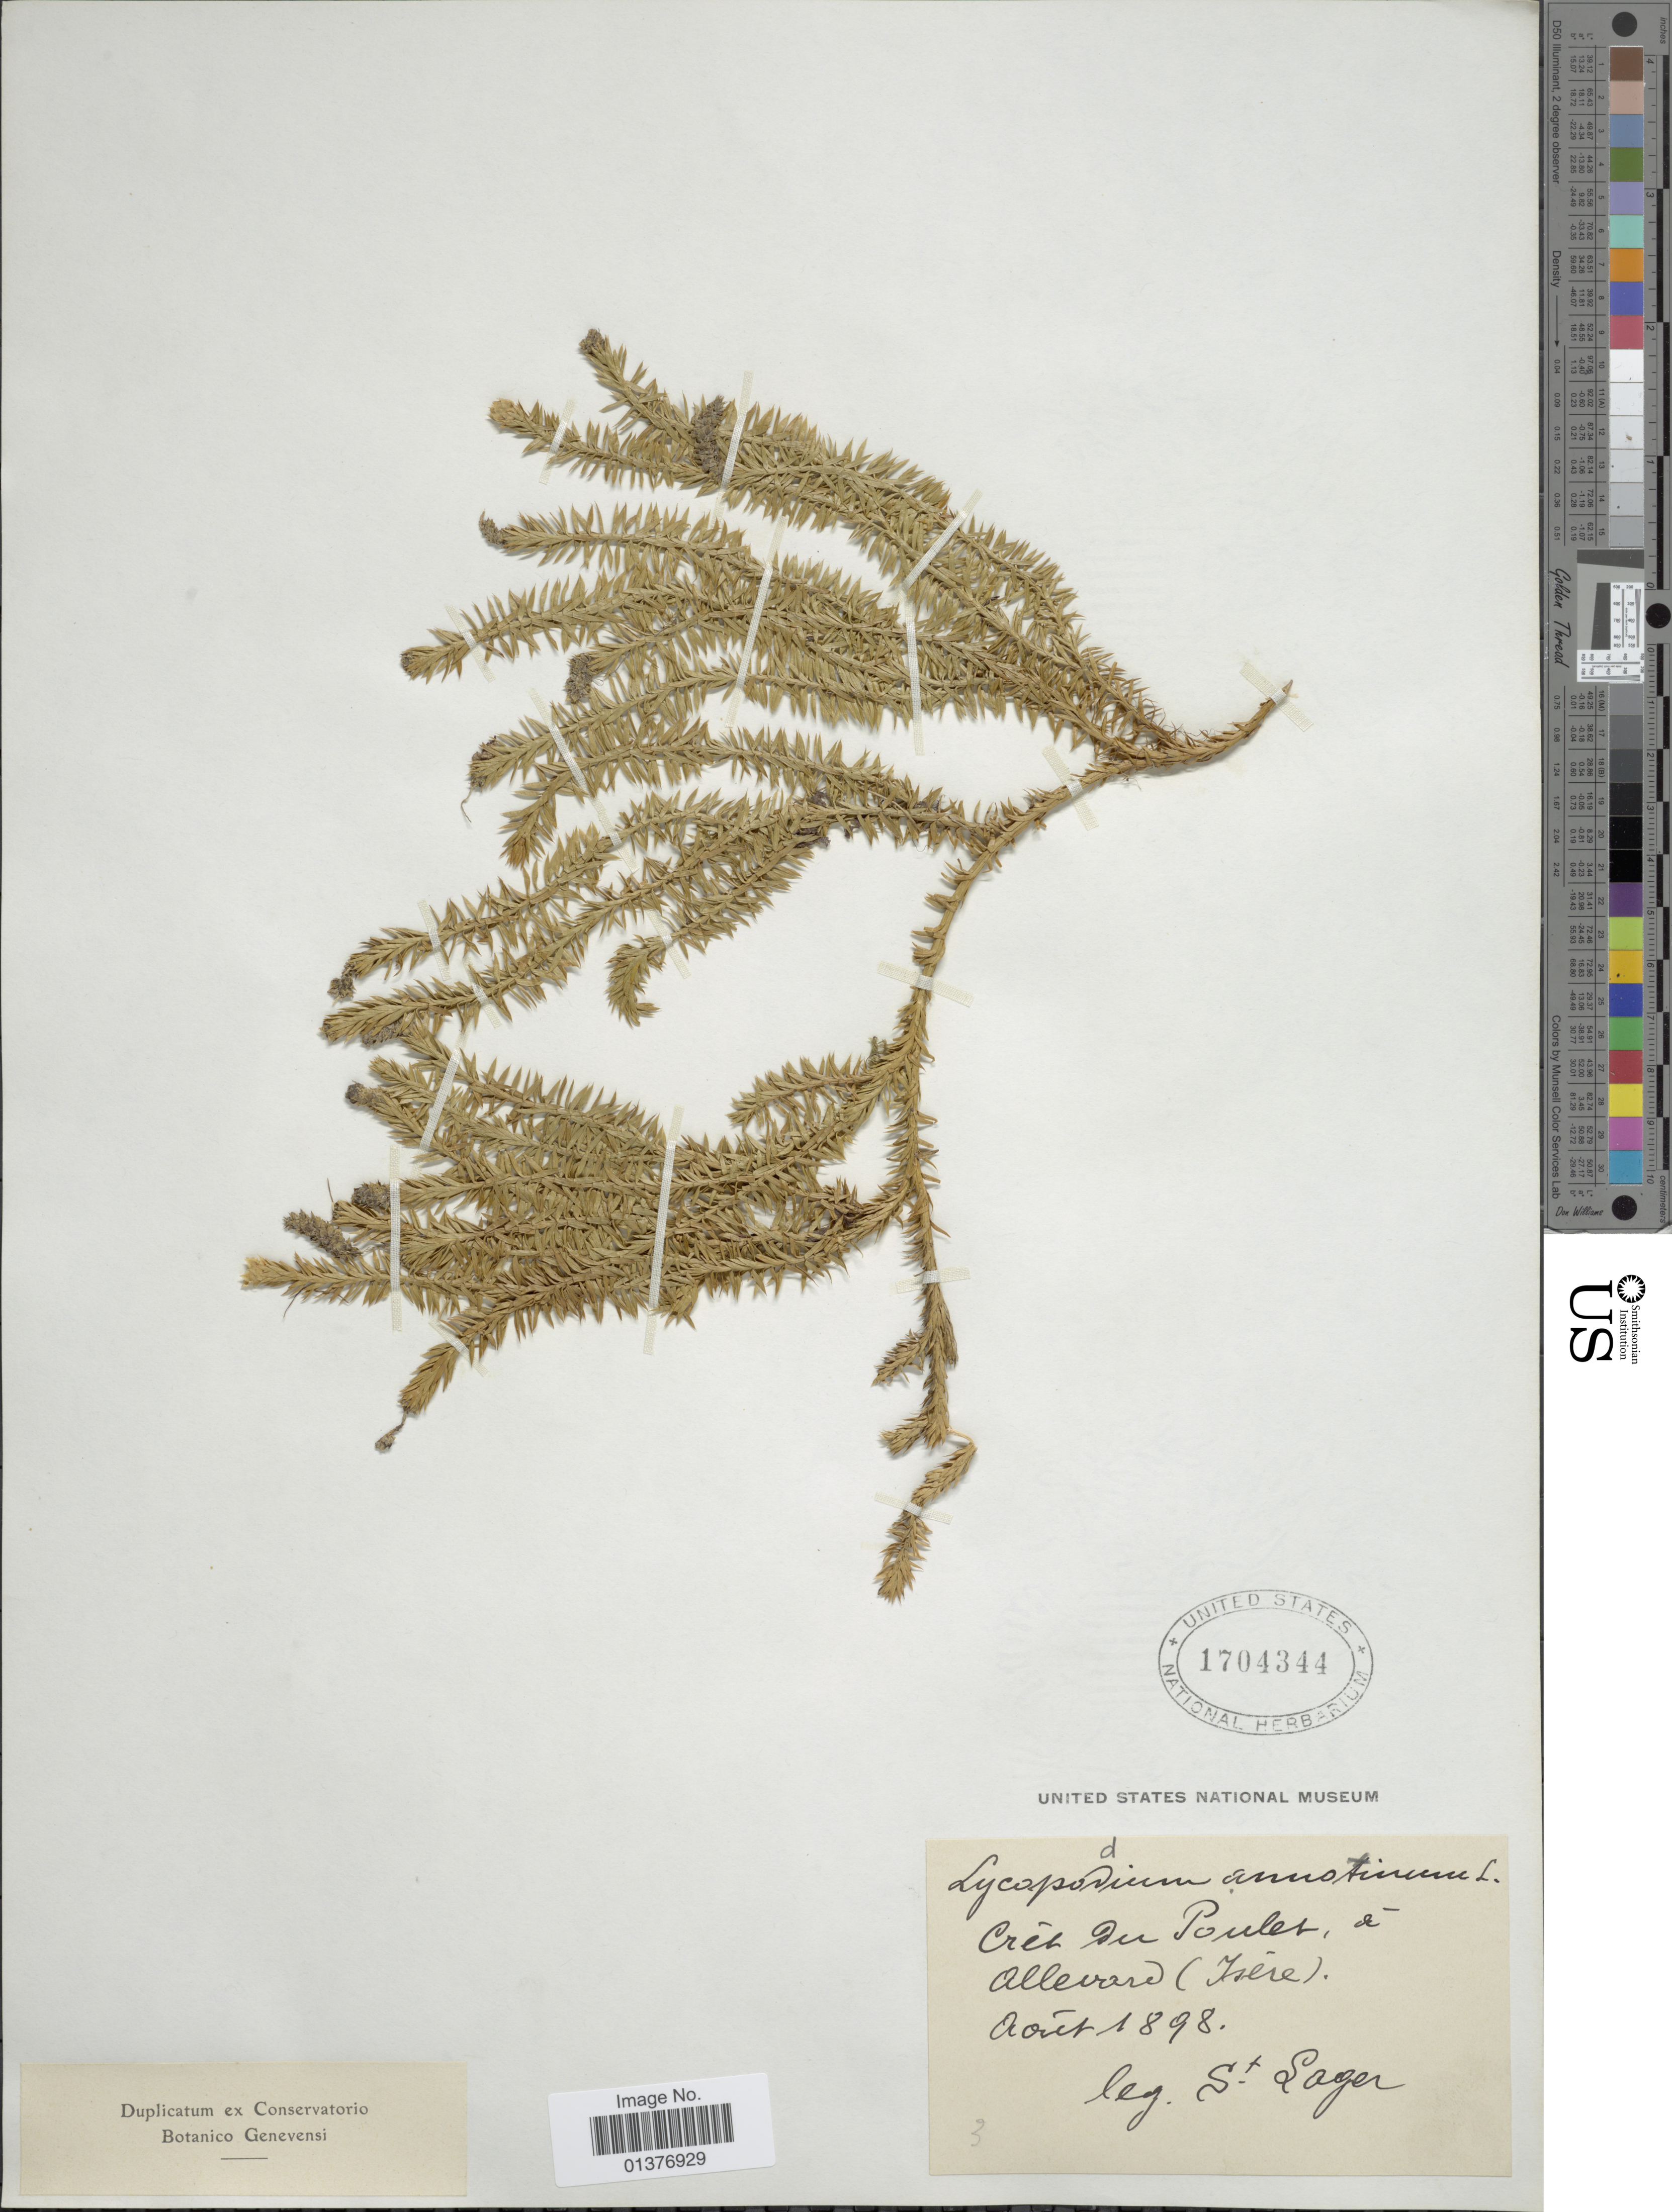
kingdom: Plantae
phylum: Tracheophyta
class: Lycopodiopsida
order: Lycopodiales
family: Lycopodiaceae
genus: Spinulum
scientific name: Spinulum annotinum subsp. annotinum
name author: (L.) A. Haines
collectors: S. Sager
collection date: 1898-08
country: France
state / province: Auvergne-Rhône-Alpes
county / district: Isère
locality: Cret du Poulet, e Allevard (Isére)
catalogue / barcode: US 1704344